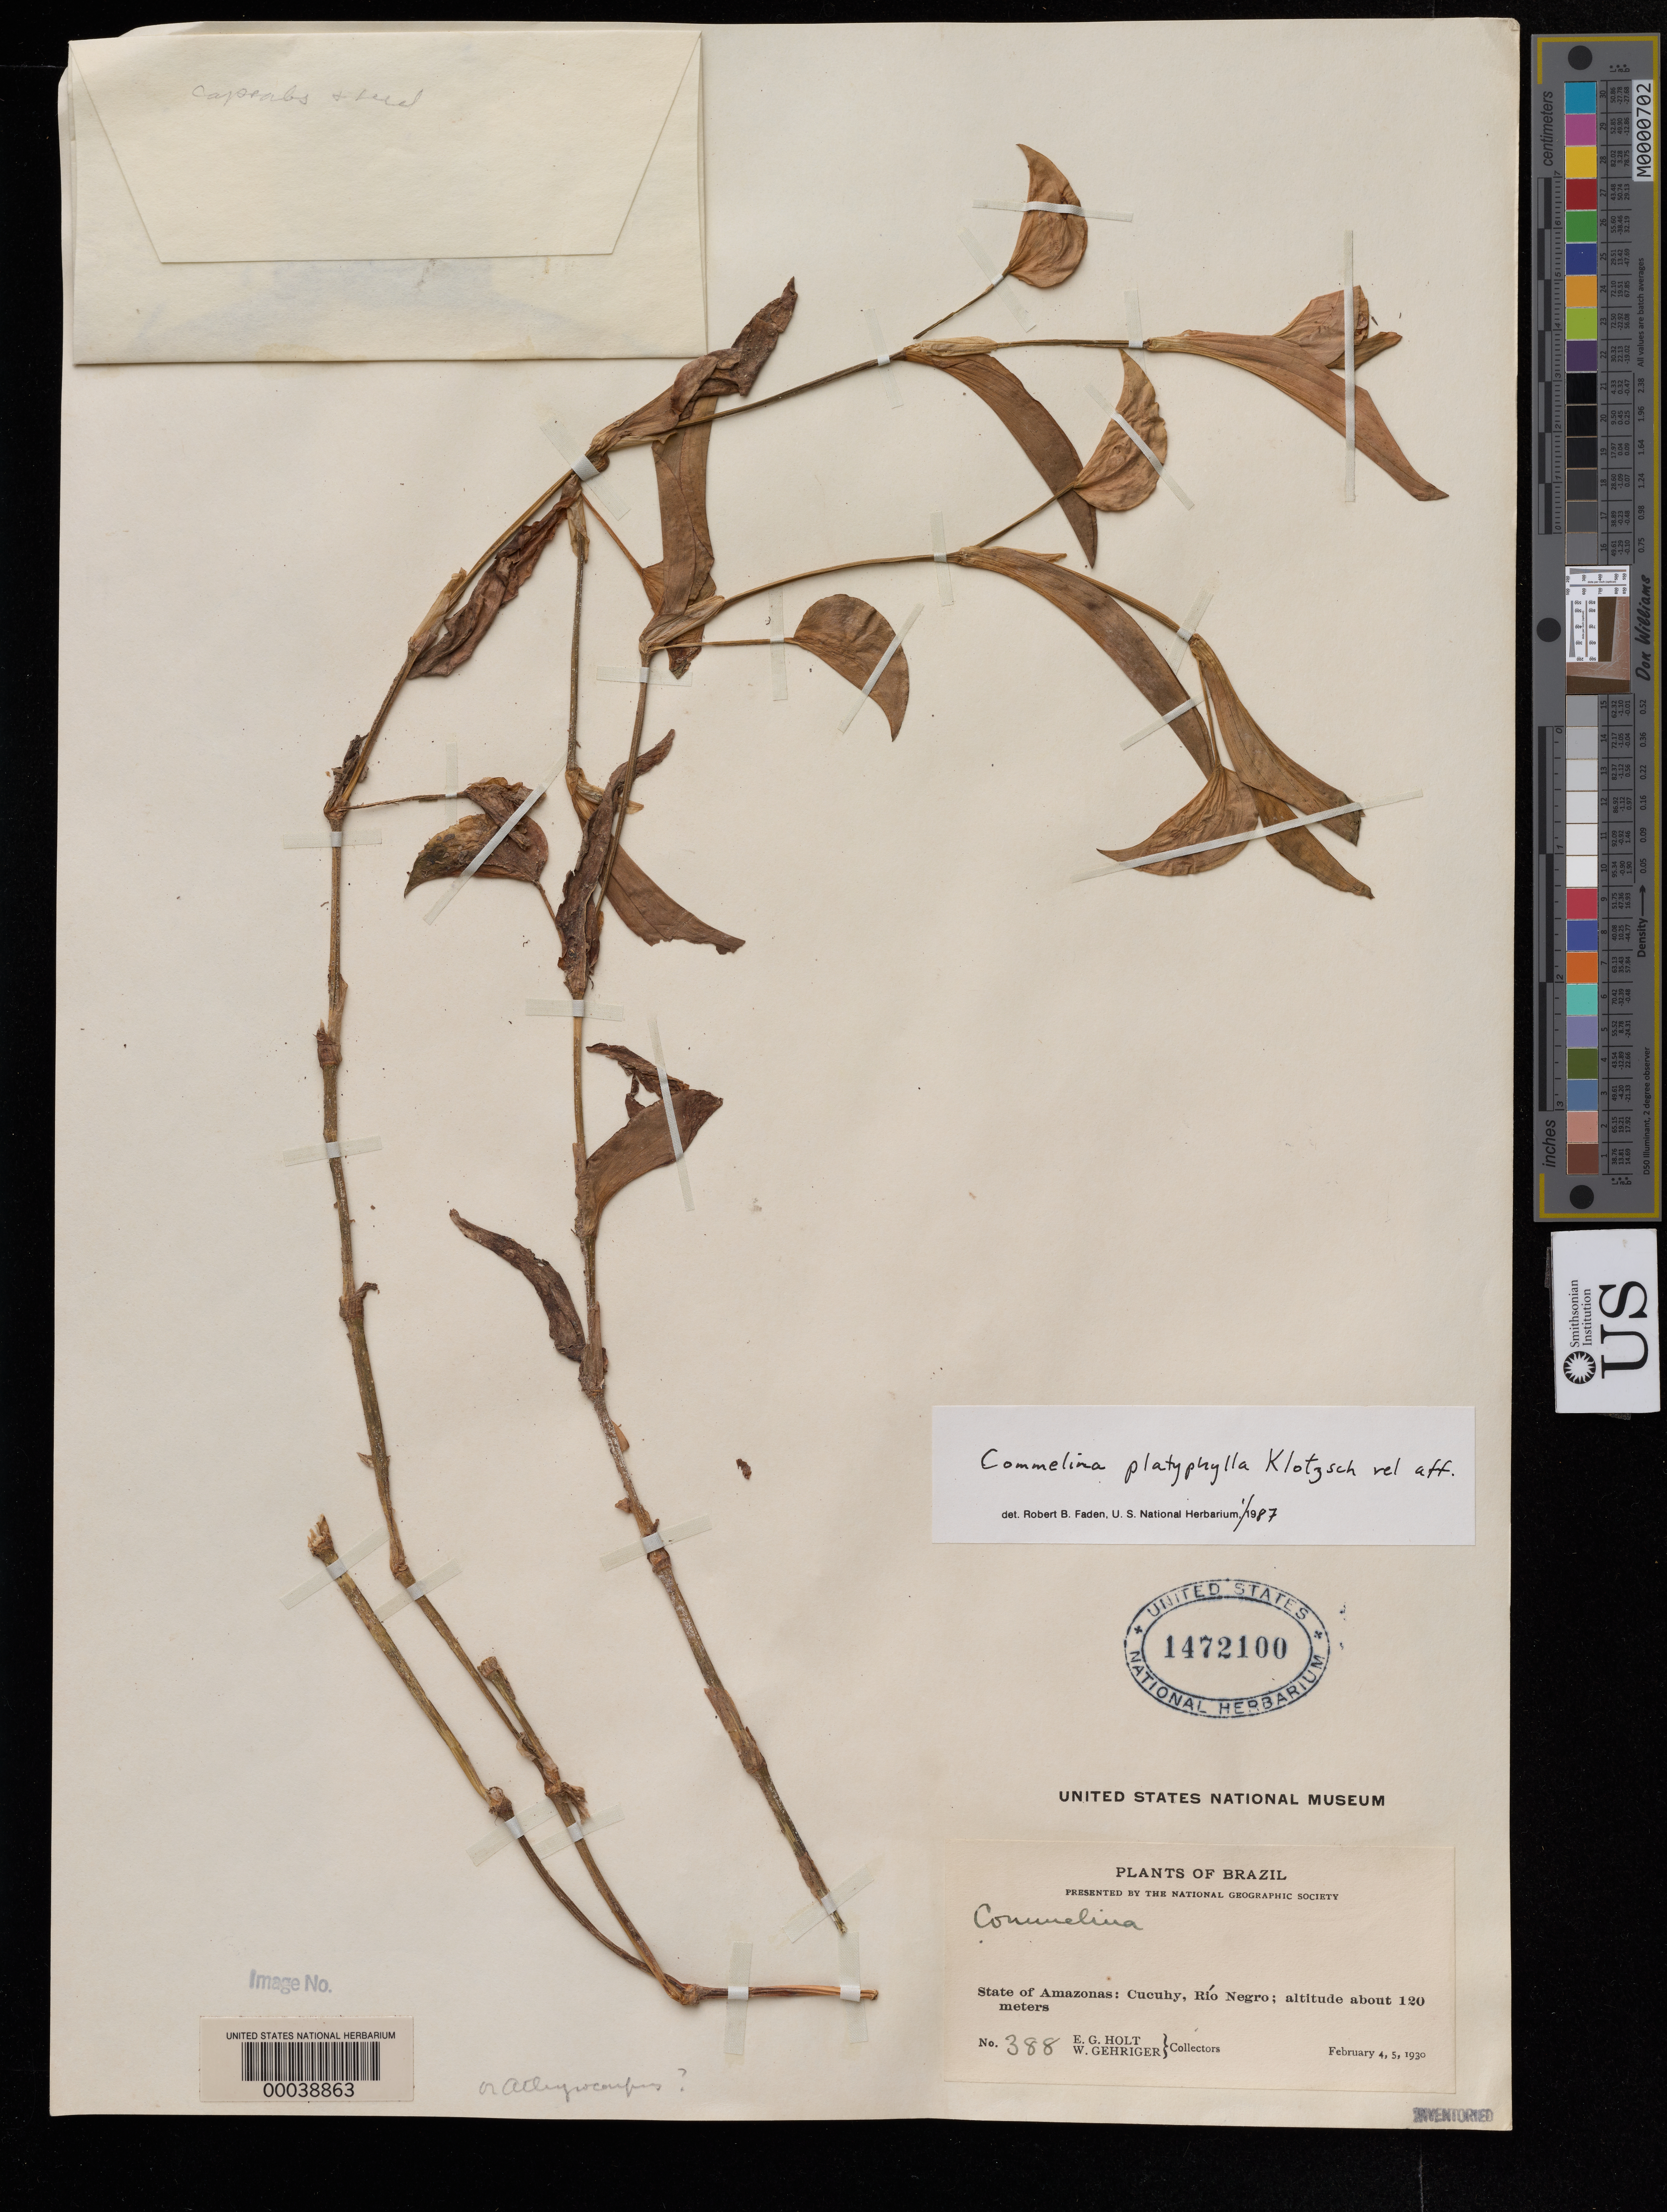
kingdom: Plantae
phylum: Tracheophyta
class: Liliopsida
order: Commelinales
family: Commelinaceae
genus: Commelina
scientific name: Commelina platyphylla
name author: Klotzsch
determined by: Faden, Robert B., (US), Smithsonian Institution - National Museum of Natural History (UNITED STATES)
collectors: E. Holt & W. Gehriger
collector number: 388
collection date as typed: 04 Feb 1930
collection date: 1930-02-04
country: Brazil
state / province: Amazonas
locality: Cucuhy; rio negro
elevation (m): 120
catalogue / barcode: US 1472100